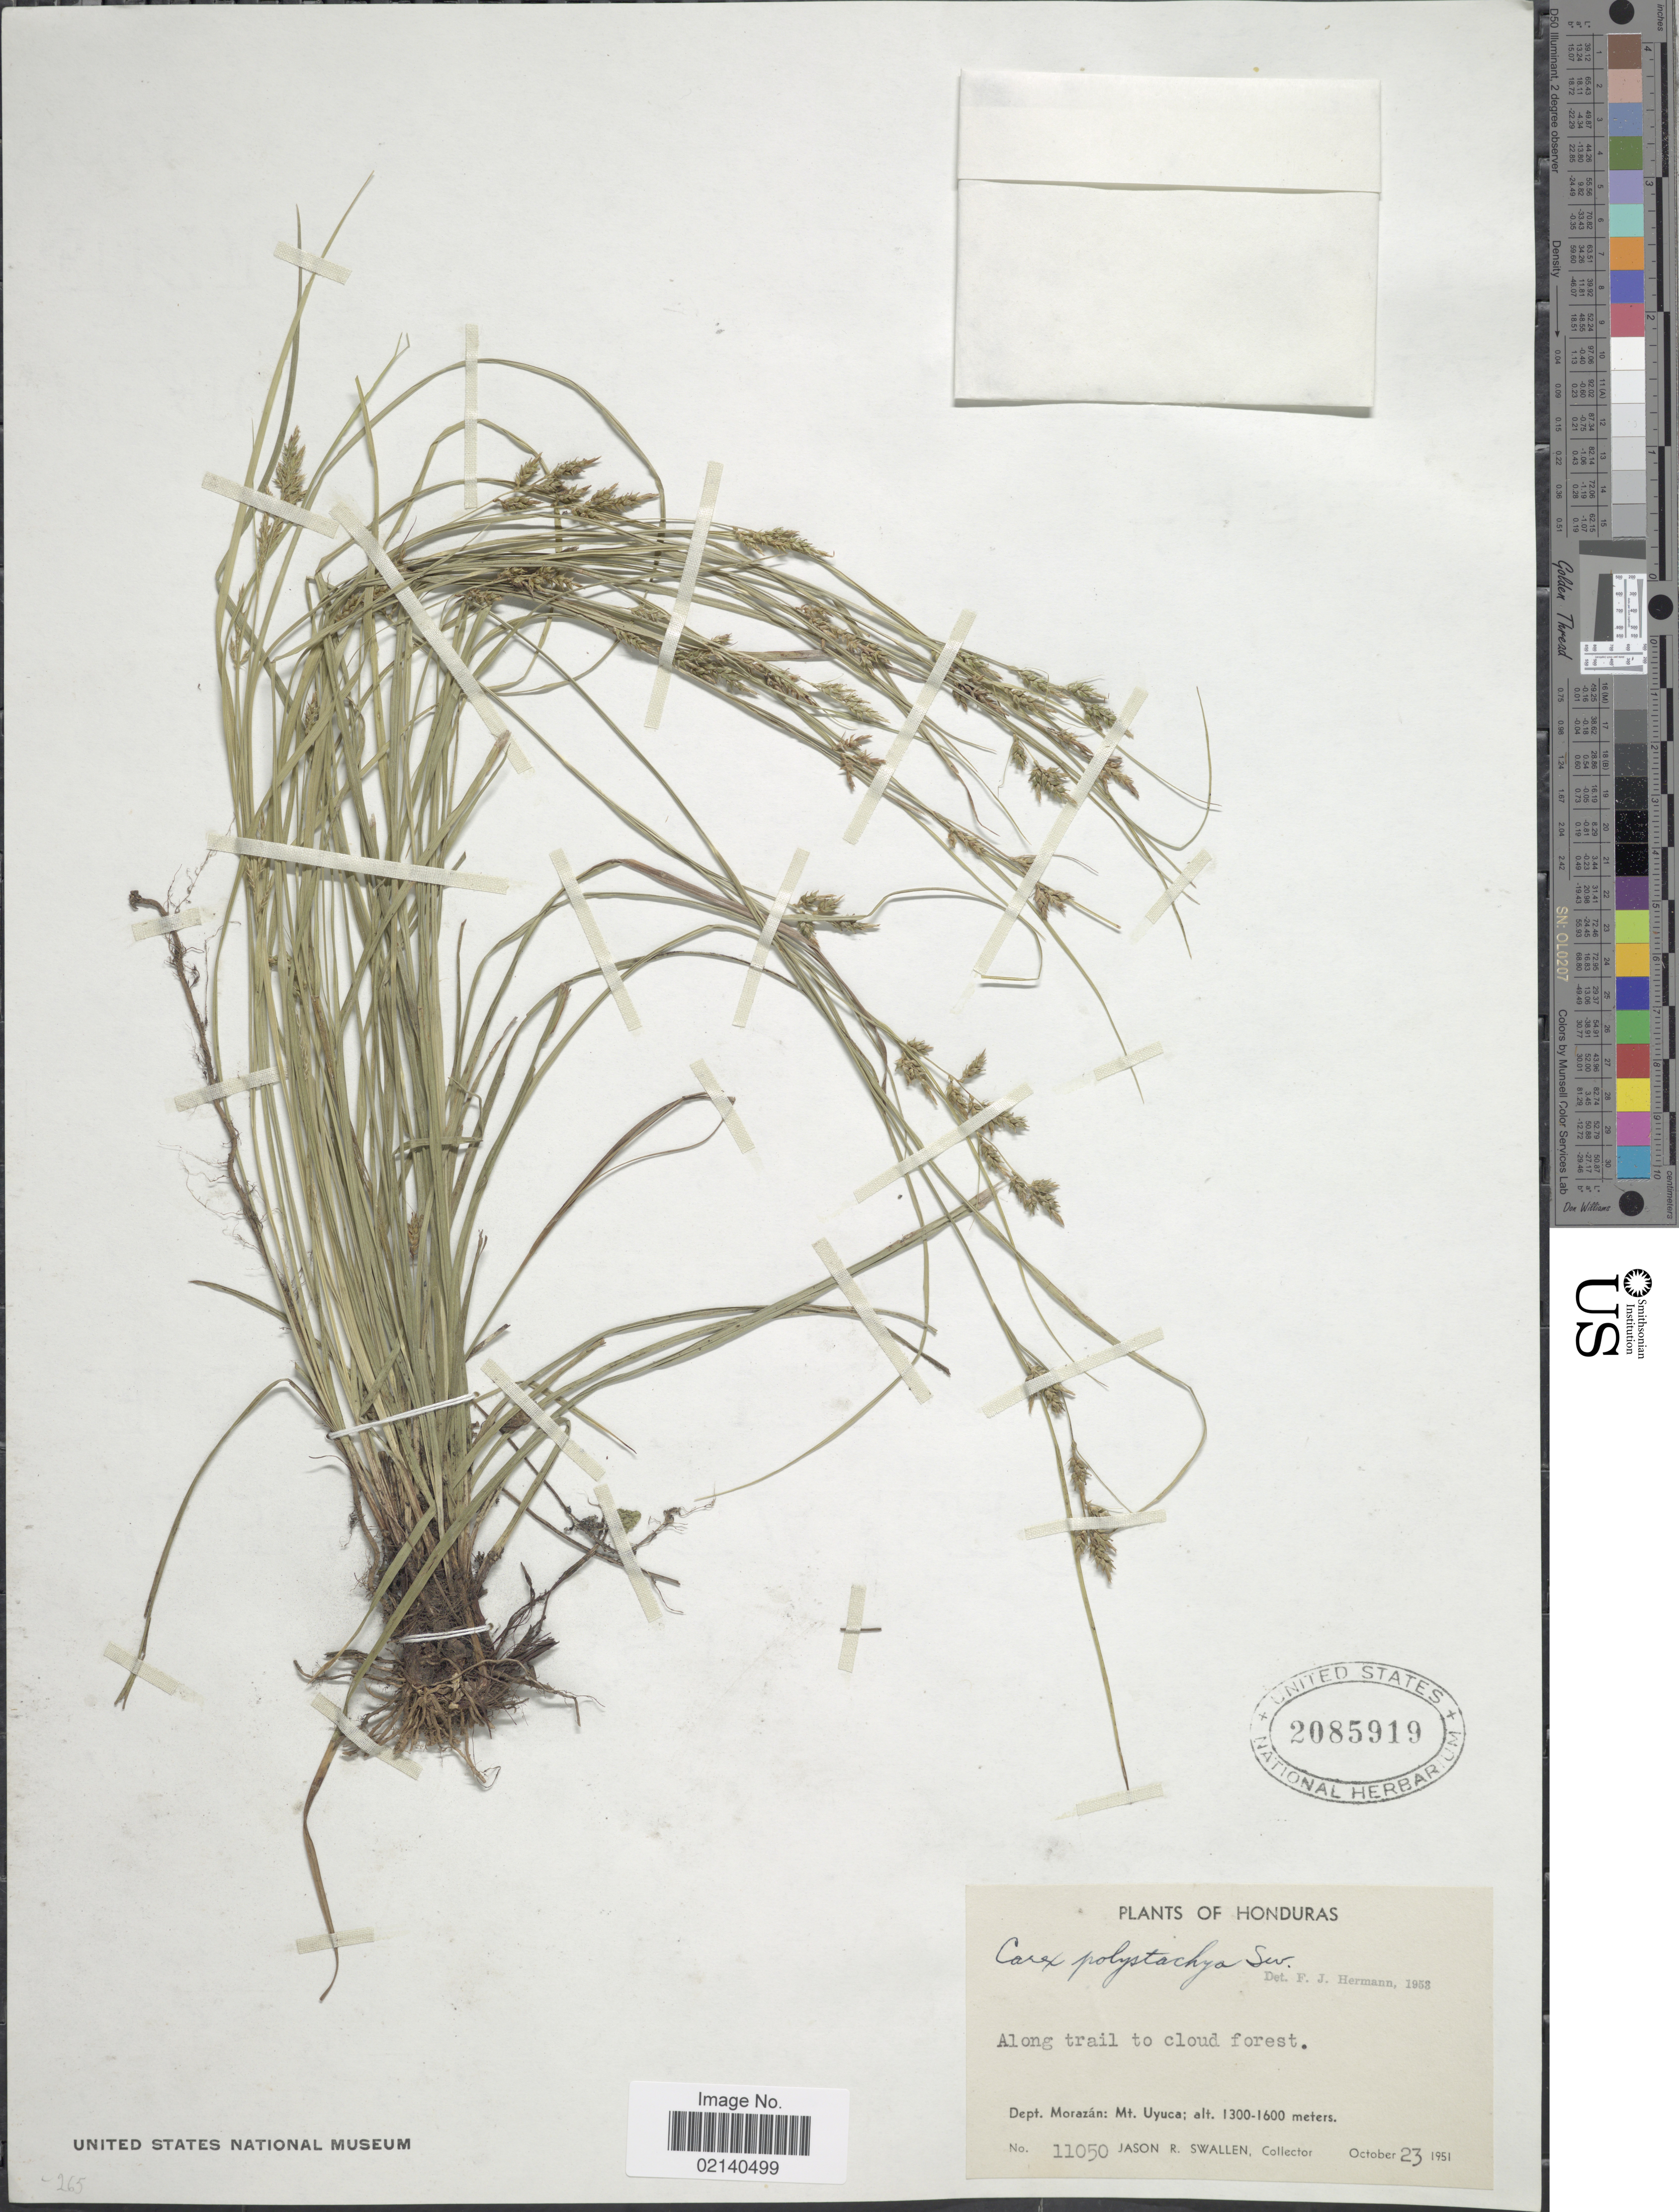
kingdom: Plantae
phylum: Tracheophyta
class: Liliopsida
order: Poales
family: Cyperaceae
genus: Carex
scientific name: Carex polystachya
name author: Sw. ex Wahlenb.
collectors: J. R. Swallen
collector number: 11050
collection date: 1951-10-23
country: Honduras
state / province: Fco. Morazán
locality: Along trail to cloud forest, Dept. Morazan: Mt. Uyuca.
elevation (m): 1300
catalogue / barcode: US 2085919